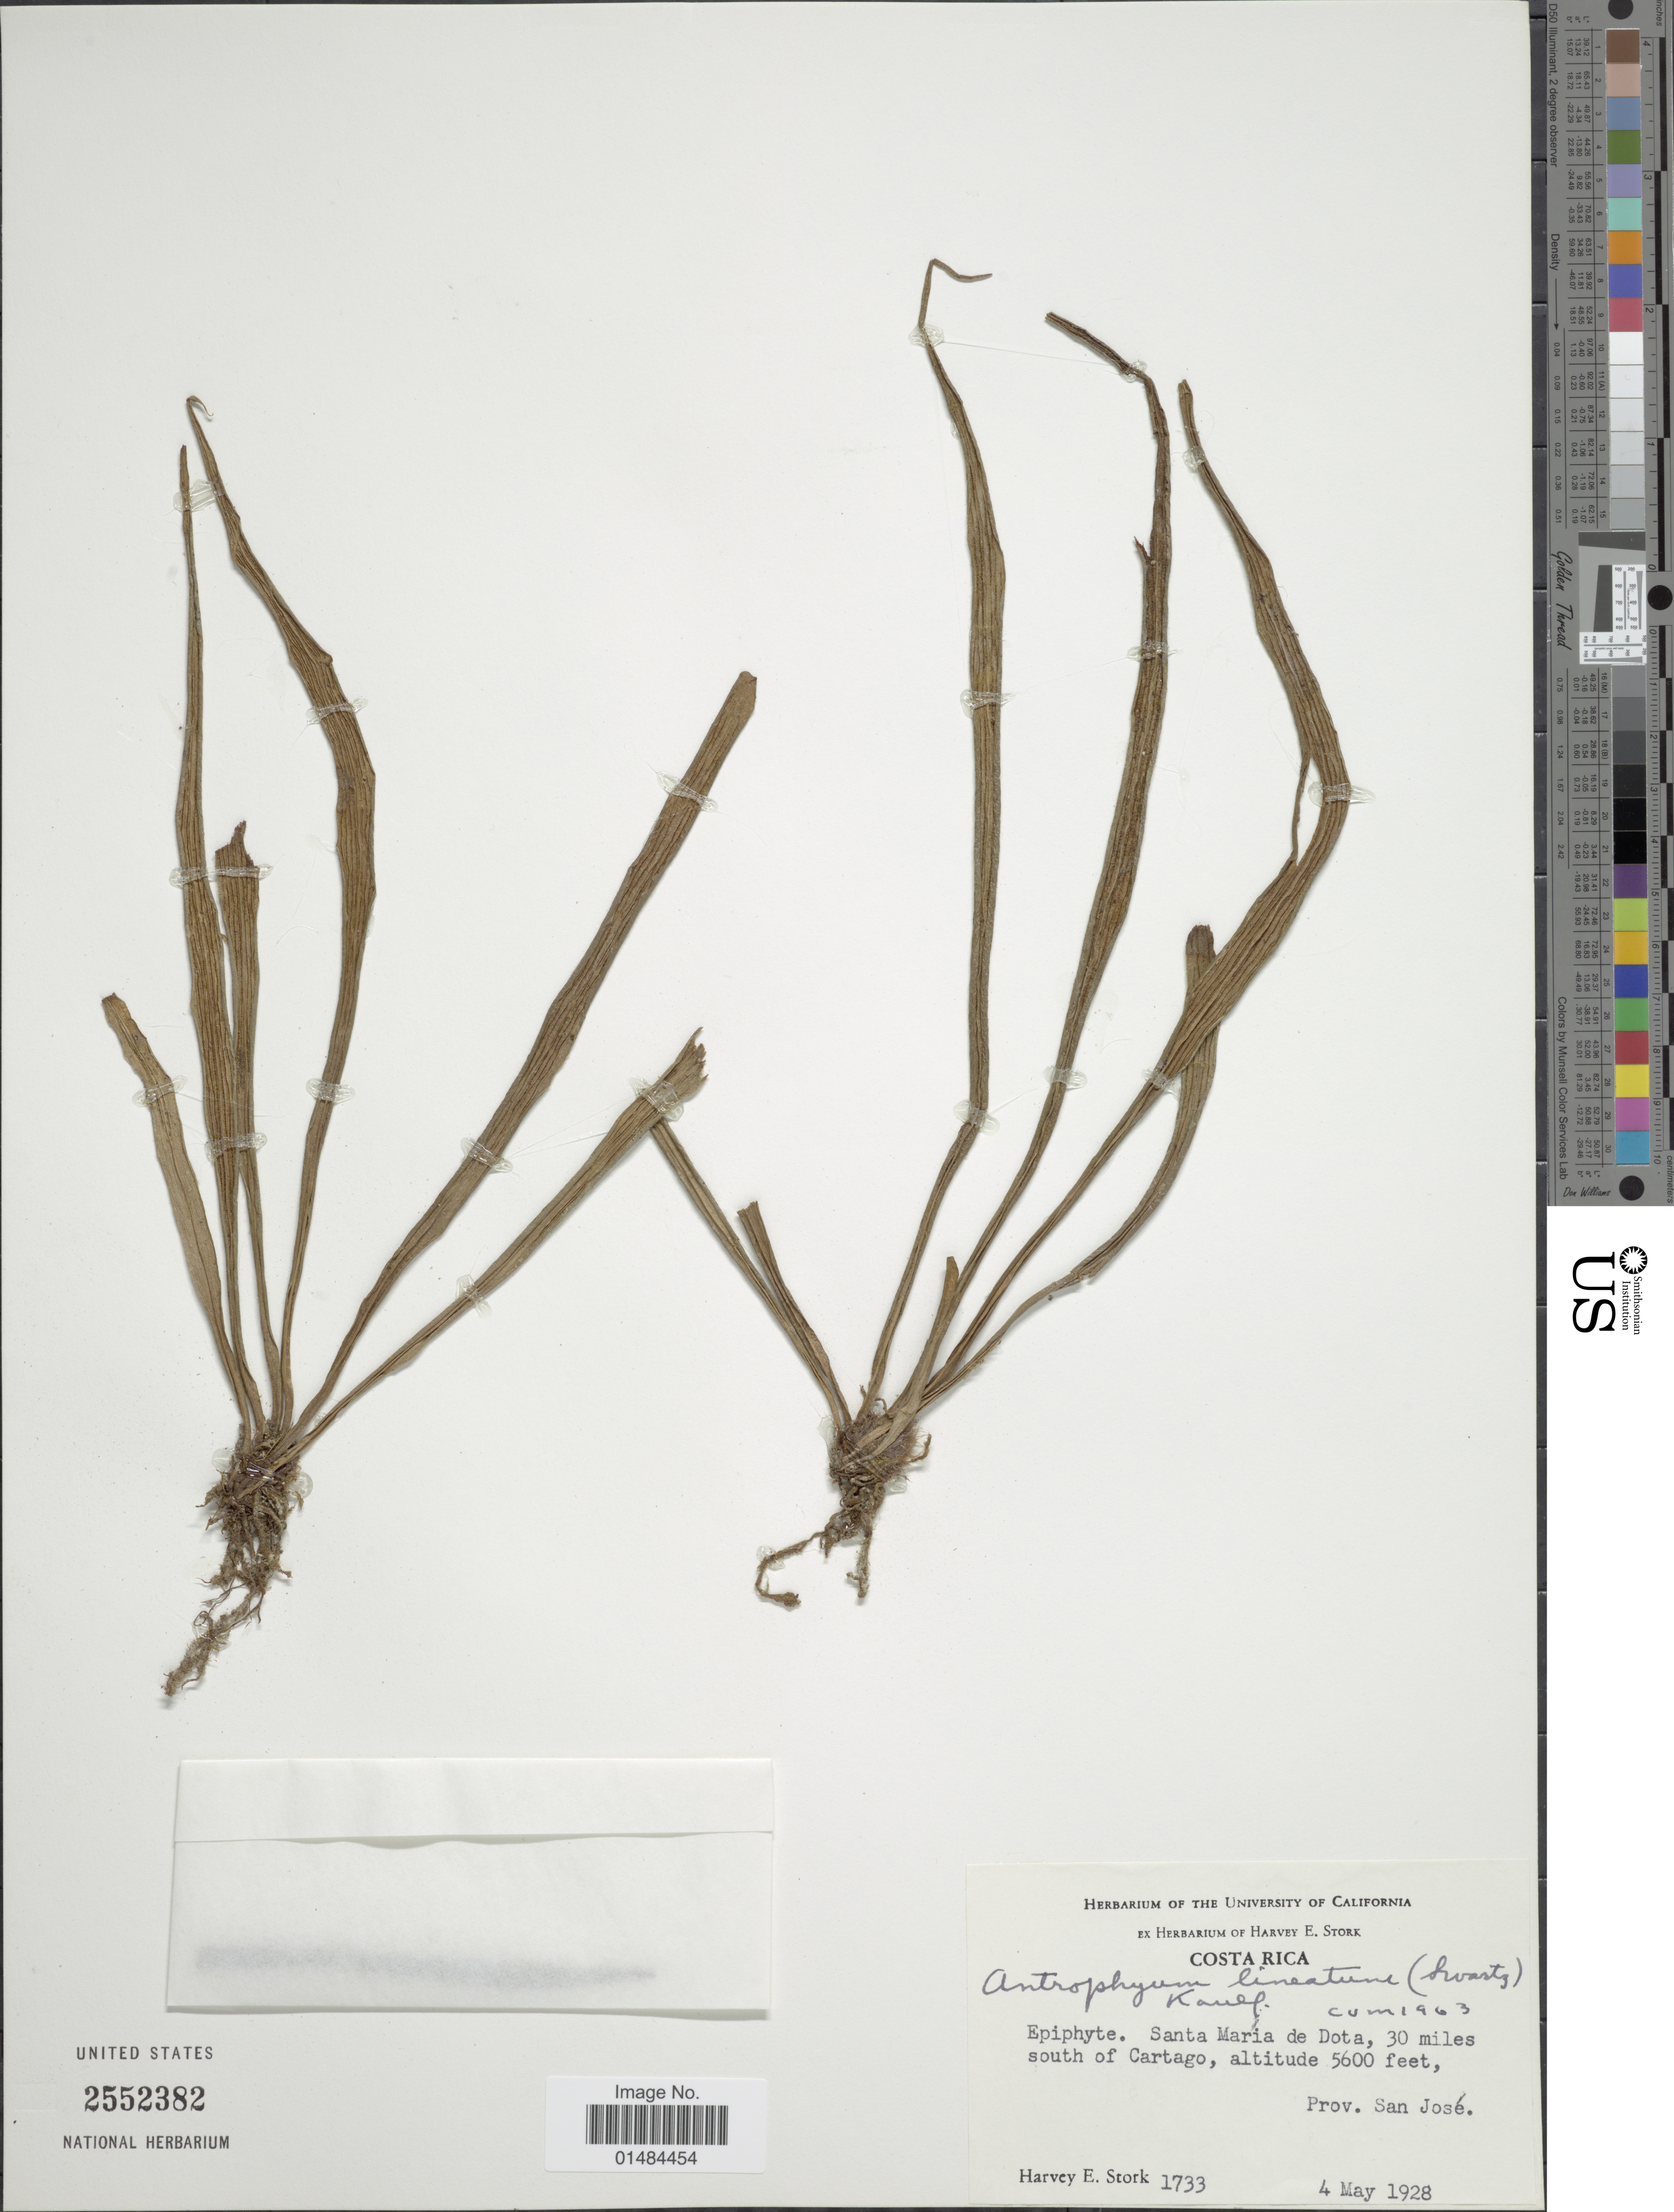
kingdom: Plantae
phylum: Tracheophyta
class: Polypodiopsida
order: Polypodiales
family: Pteridaceae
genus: Polytaenium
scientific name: Polytaenium lineatum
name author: (Sw.) J. Sm.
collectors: H. E. Stork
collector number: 1733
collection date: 1928-05-04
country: Costa Rica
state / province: San José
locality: Costa Rica, Santa Maria de Dota, 30 miles south of Cartago.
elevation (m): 1707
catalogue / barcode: US 2552382